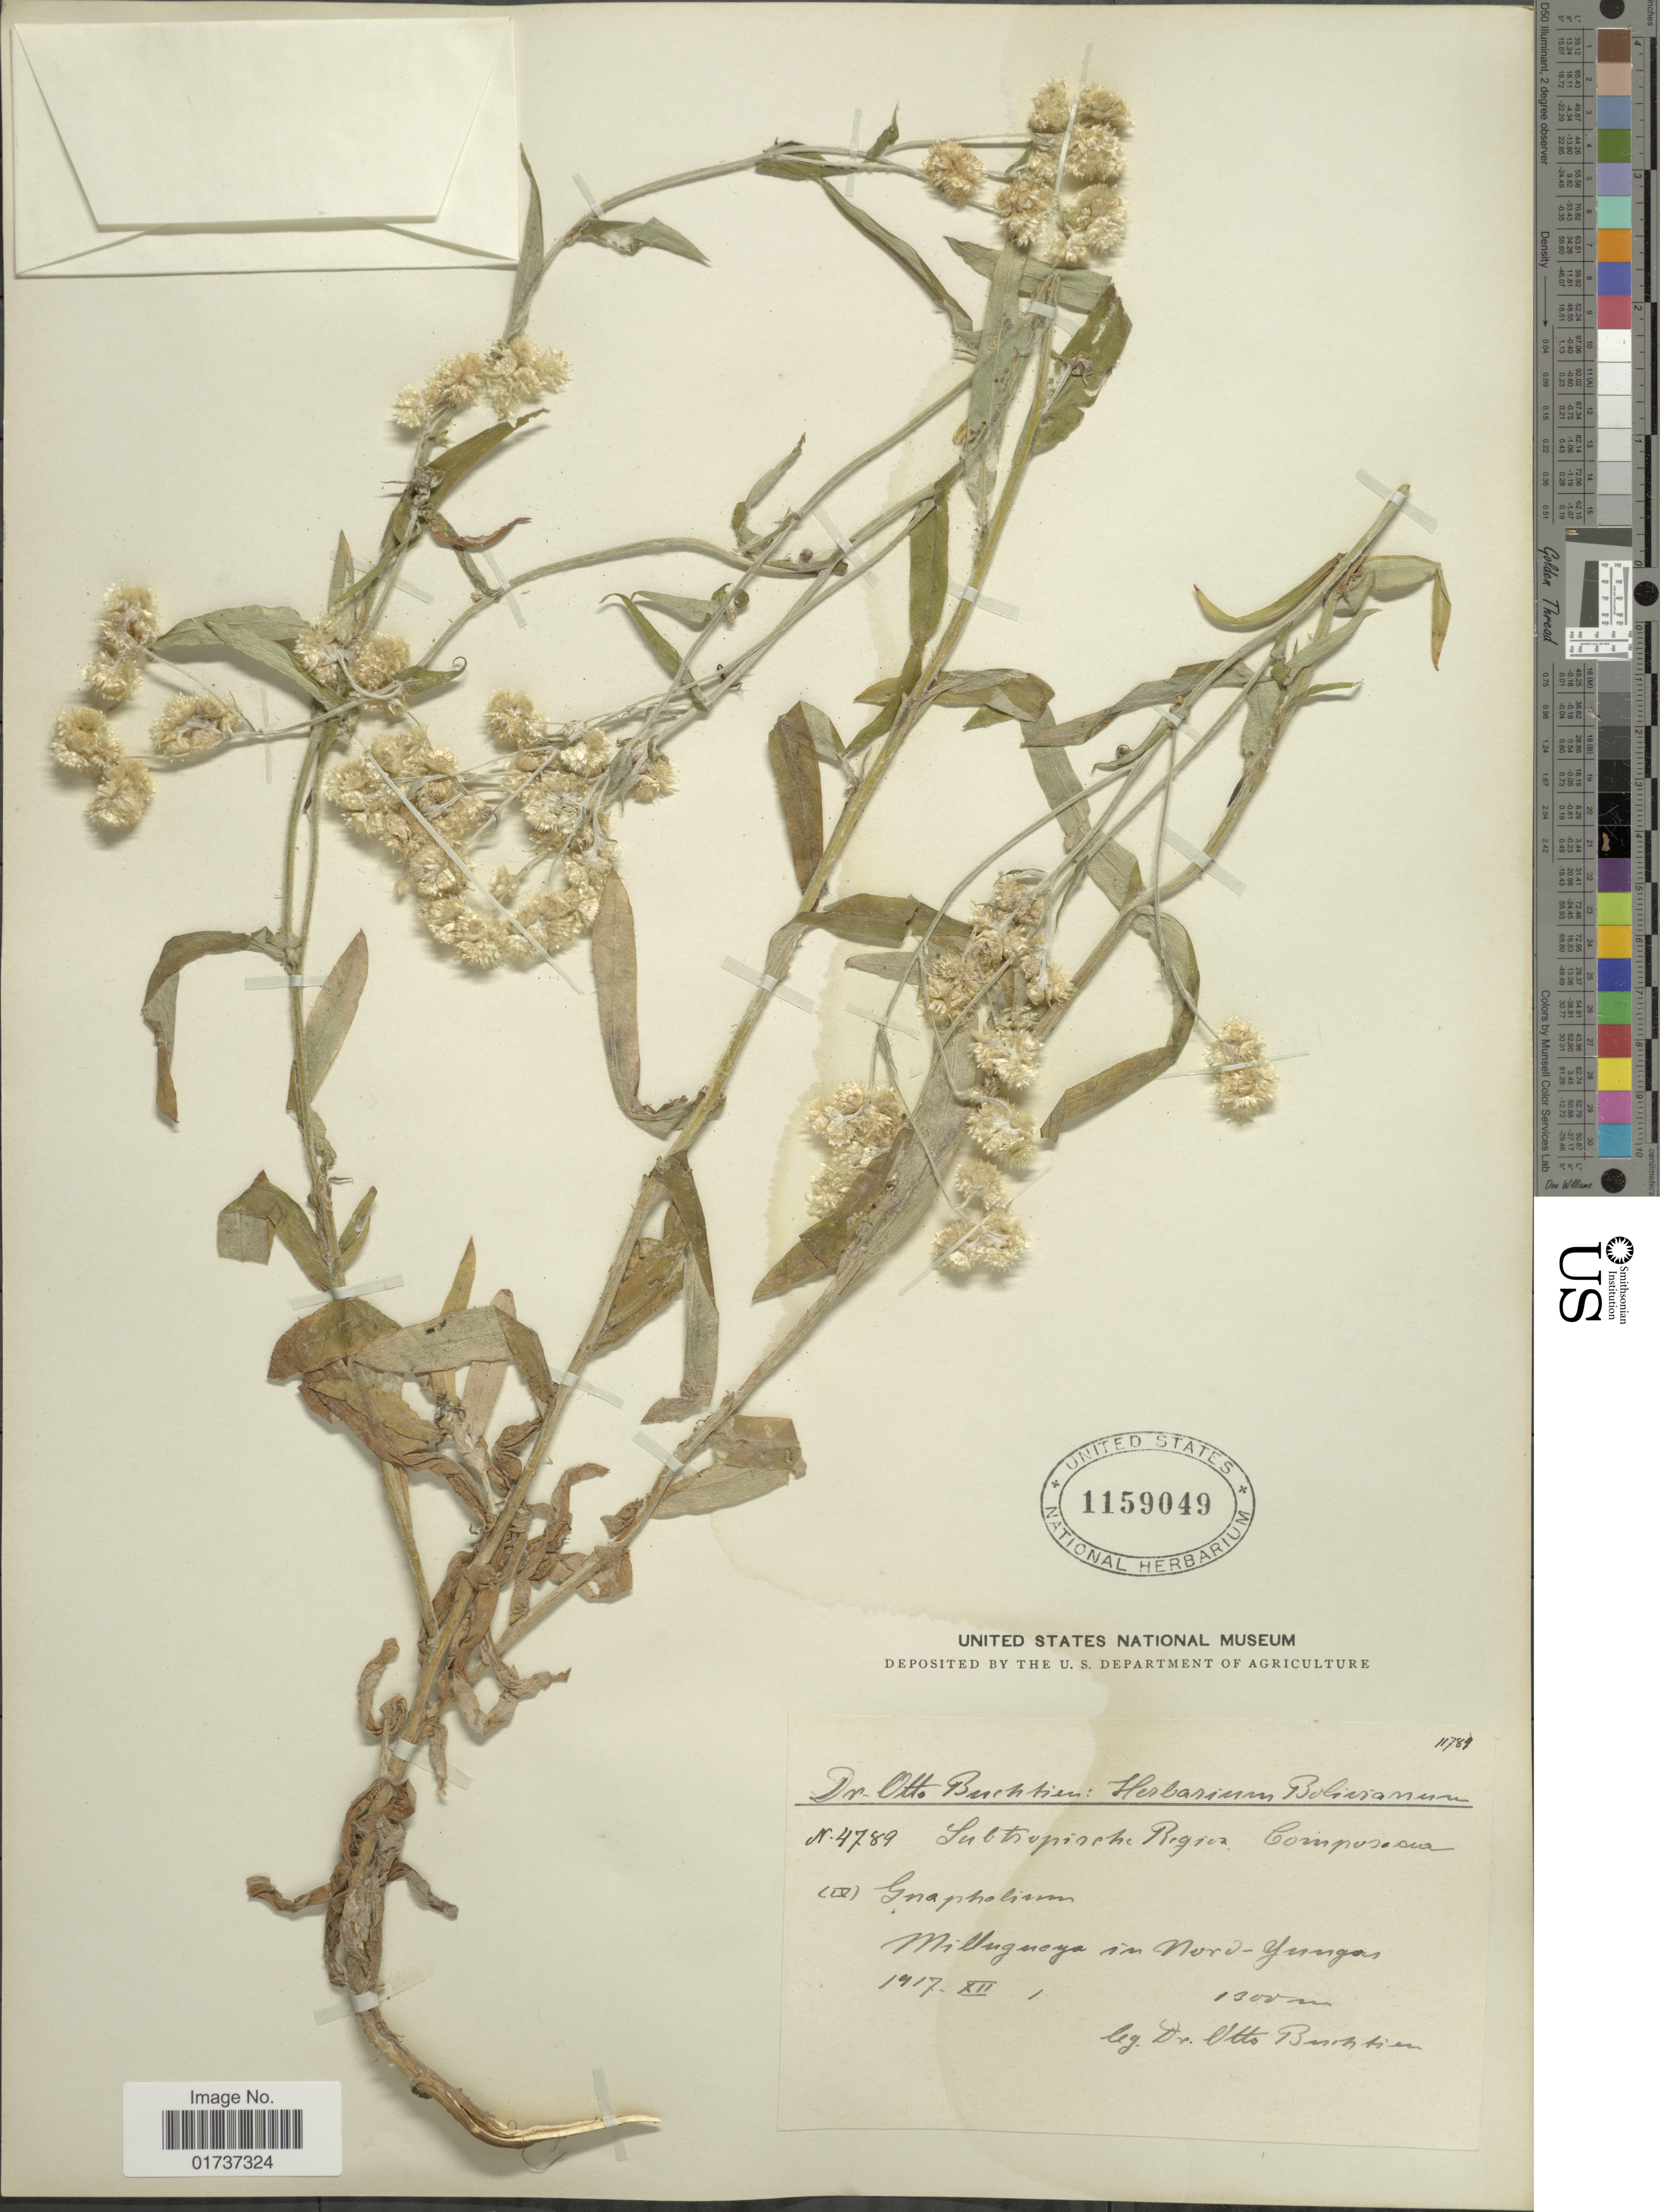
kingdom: Plantae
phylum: Tracheophyta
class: Magnoliopsida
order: Asterales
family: Asteraceae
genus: Gnaphalium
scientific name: Gnaphalium sp.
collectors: O. Buchtien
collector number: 4789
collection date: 1917-12-01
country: Bolivia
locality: Millugueya in Nord Yungas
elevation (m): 1300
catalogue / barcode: US 1159049